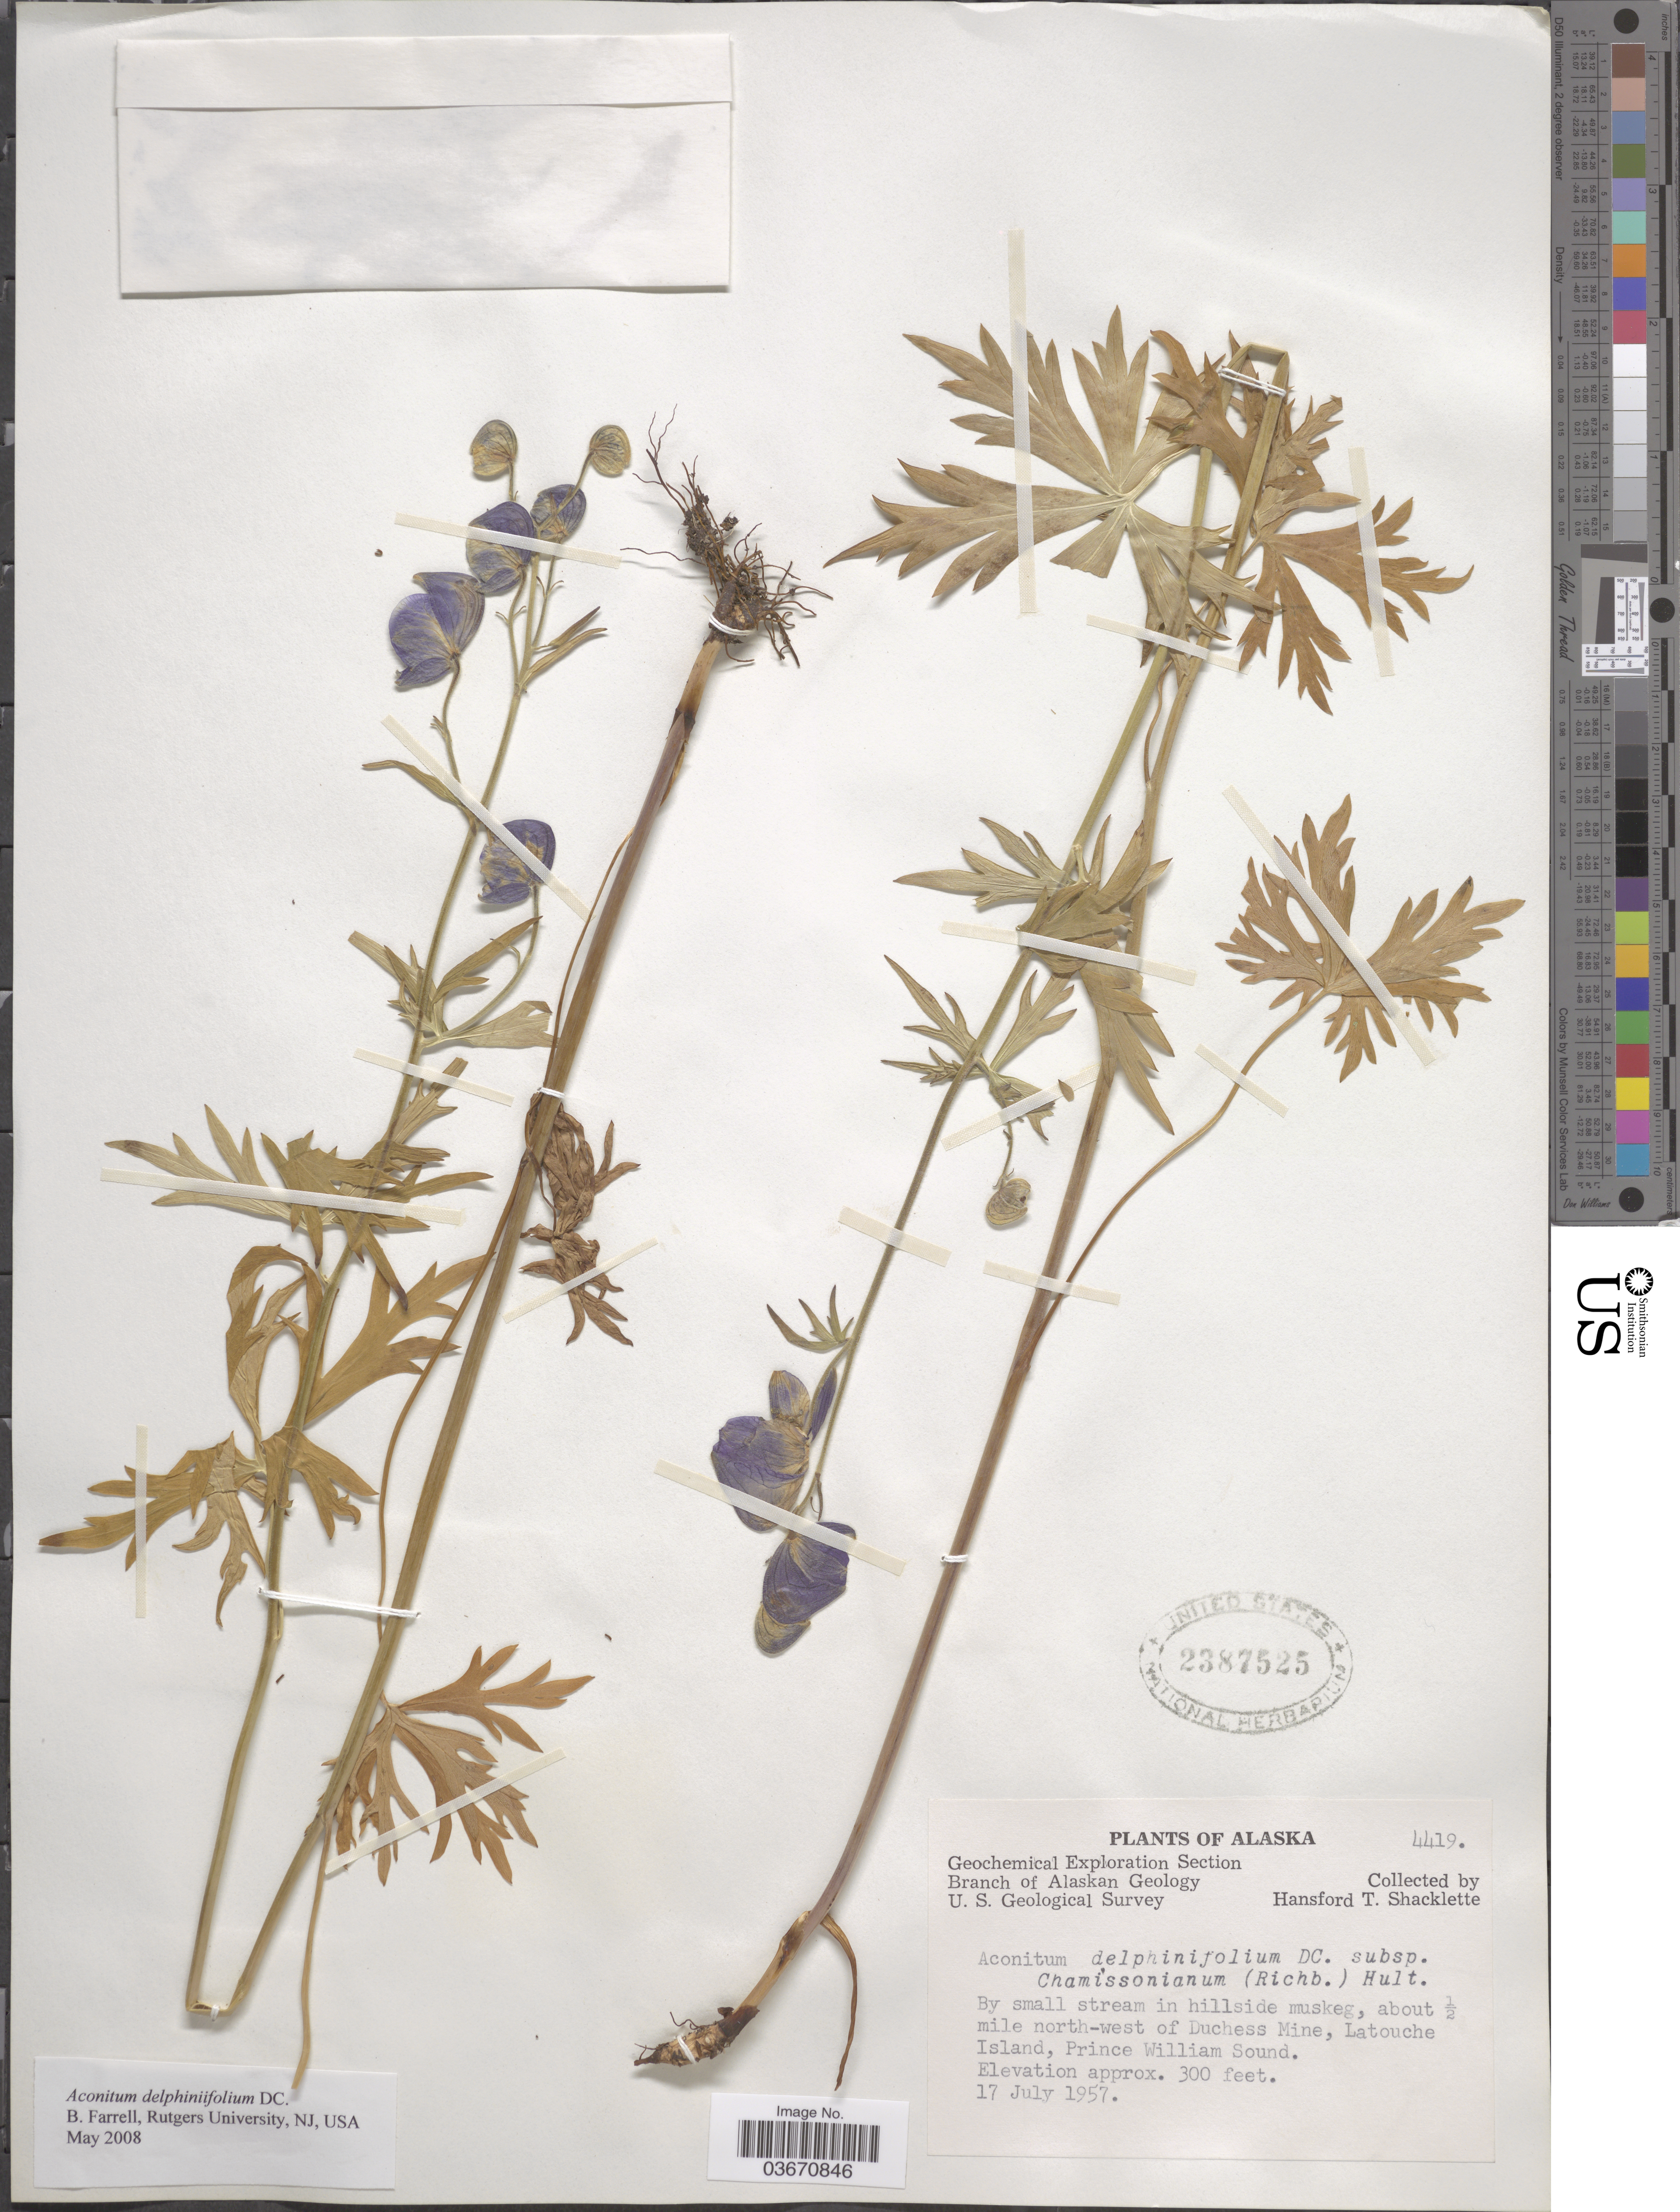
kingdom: Plantae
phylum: Tracheophyta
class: Magnoliopsida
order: Ranunculales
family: Ranunculaceae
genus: Aconitum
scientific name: Aconitum delphinifolium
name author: DC.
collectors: H. Shacklette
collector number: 4419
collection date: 1957-07-17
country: United States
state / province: Alaska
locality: About ½ mile north-west of Duchess Mine, Latouche Island, Prince William Sound.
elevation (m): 91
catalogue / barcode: US 2387525